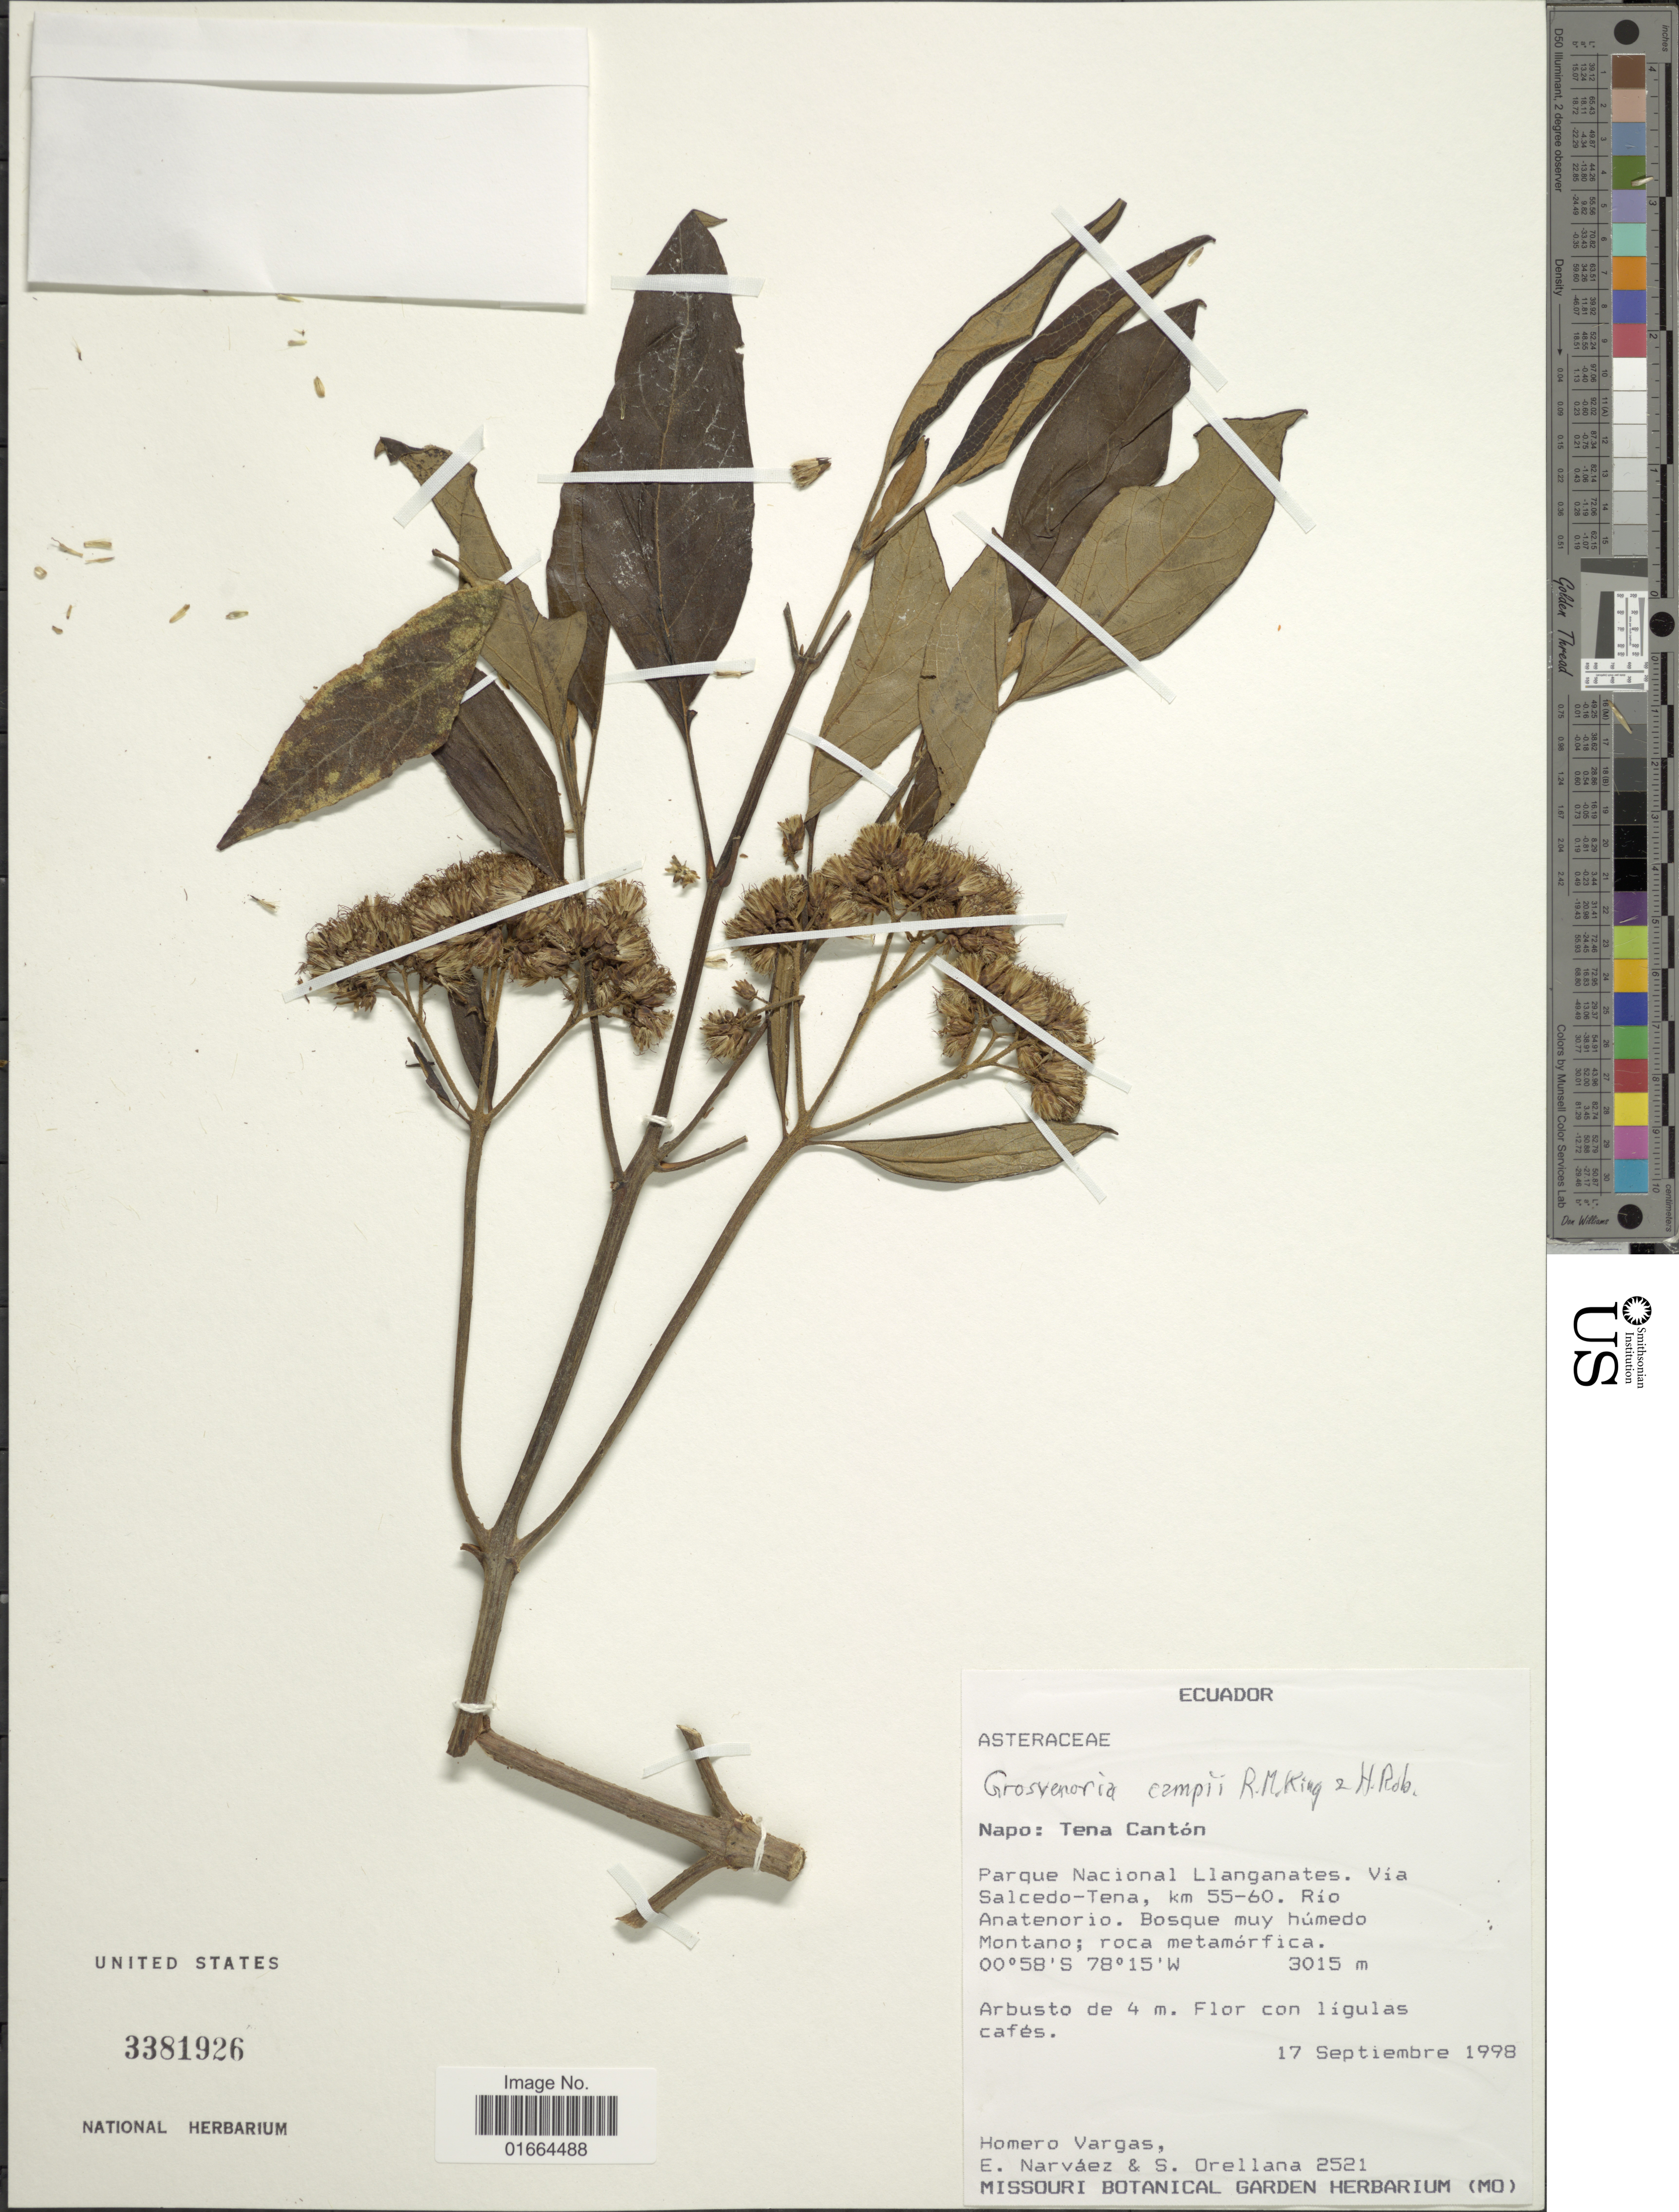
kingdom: Plantae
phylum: Tracheophyta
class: Magnoliopsida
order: Asterales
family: Asteraceae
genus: Grosvenoria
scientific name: Grosvenoria rimbachii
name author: (B.L. Rob.) R.M. King & H. Rob.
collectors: H. Vargas, E. Narváez & S. Orellana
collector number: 2521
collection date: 1998-09-17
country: Ecuador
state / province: Napo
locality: Napo: Tena Canton, Parque Llanganates, Via Slacedo-Tena, km 55-60, Rio Anatenorio, Bosque muy humedo Montano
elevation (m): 3015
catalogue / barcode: US 3381926